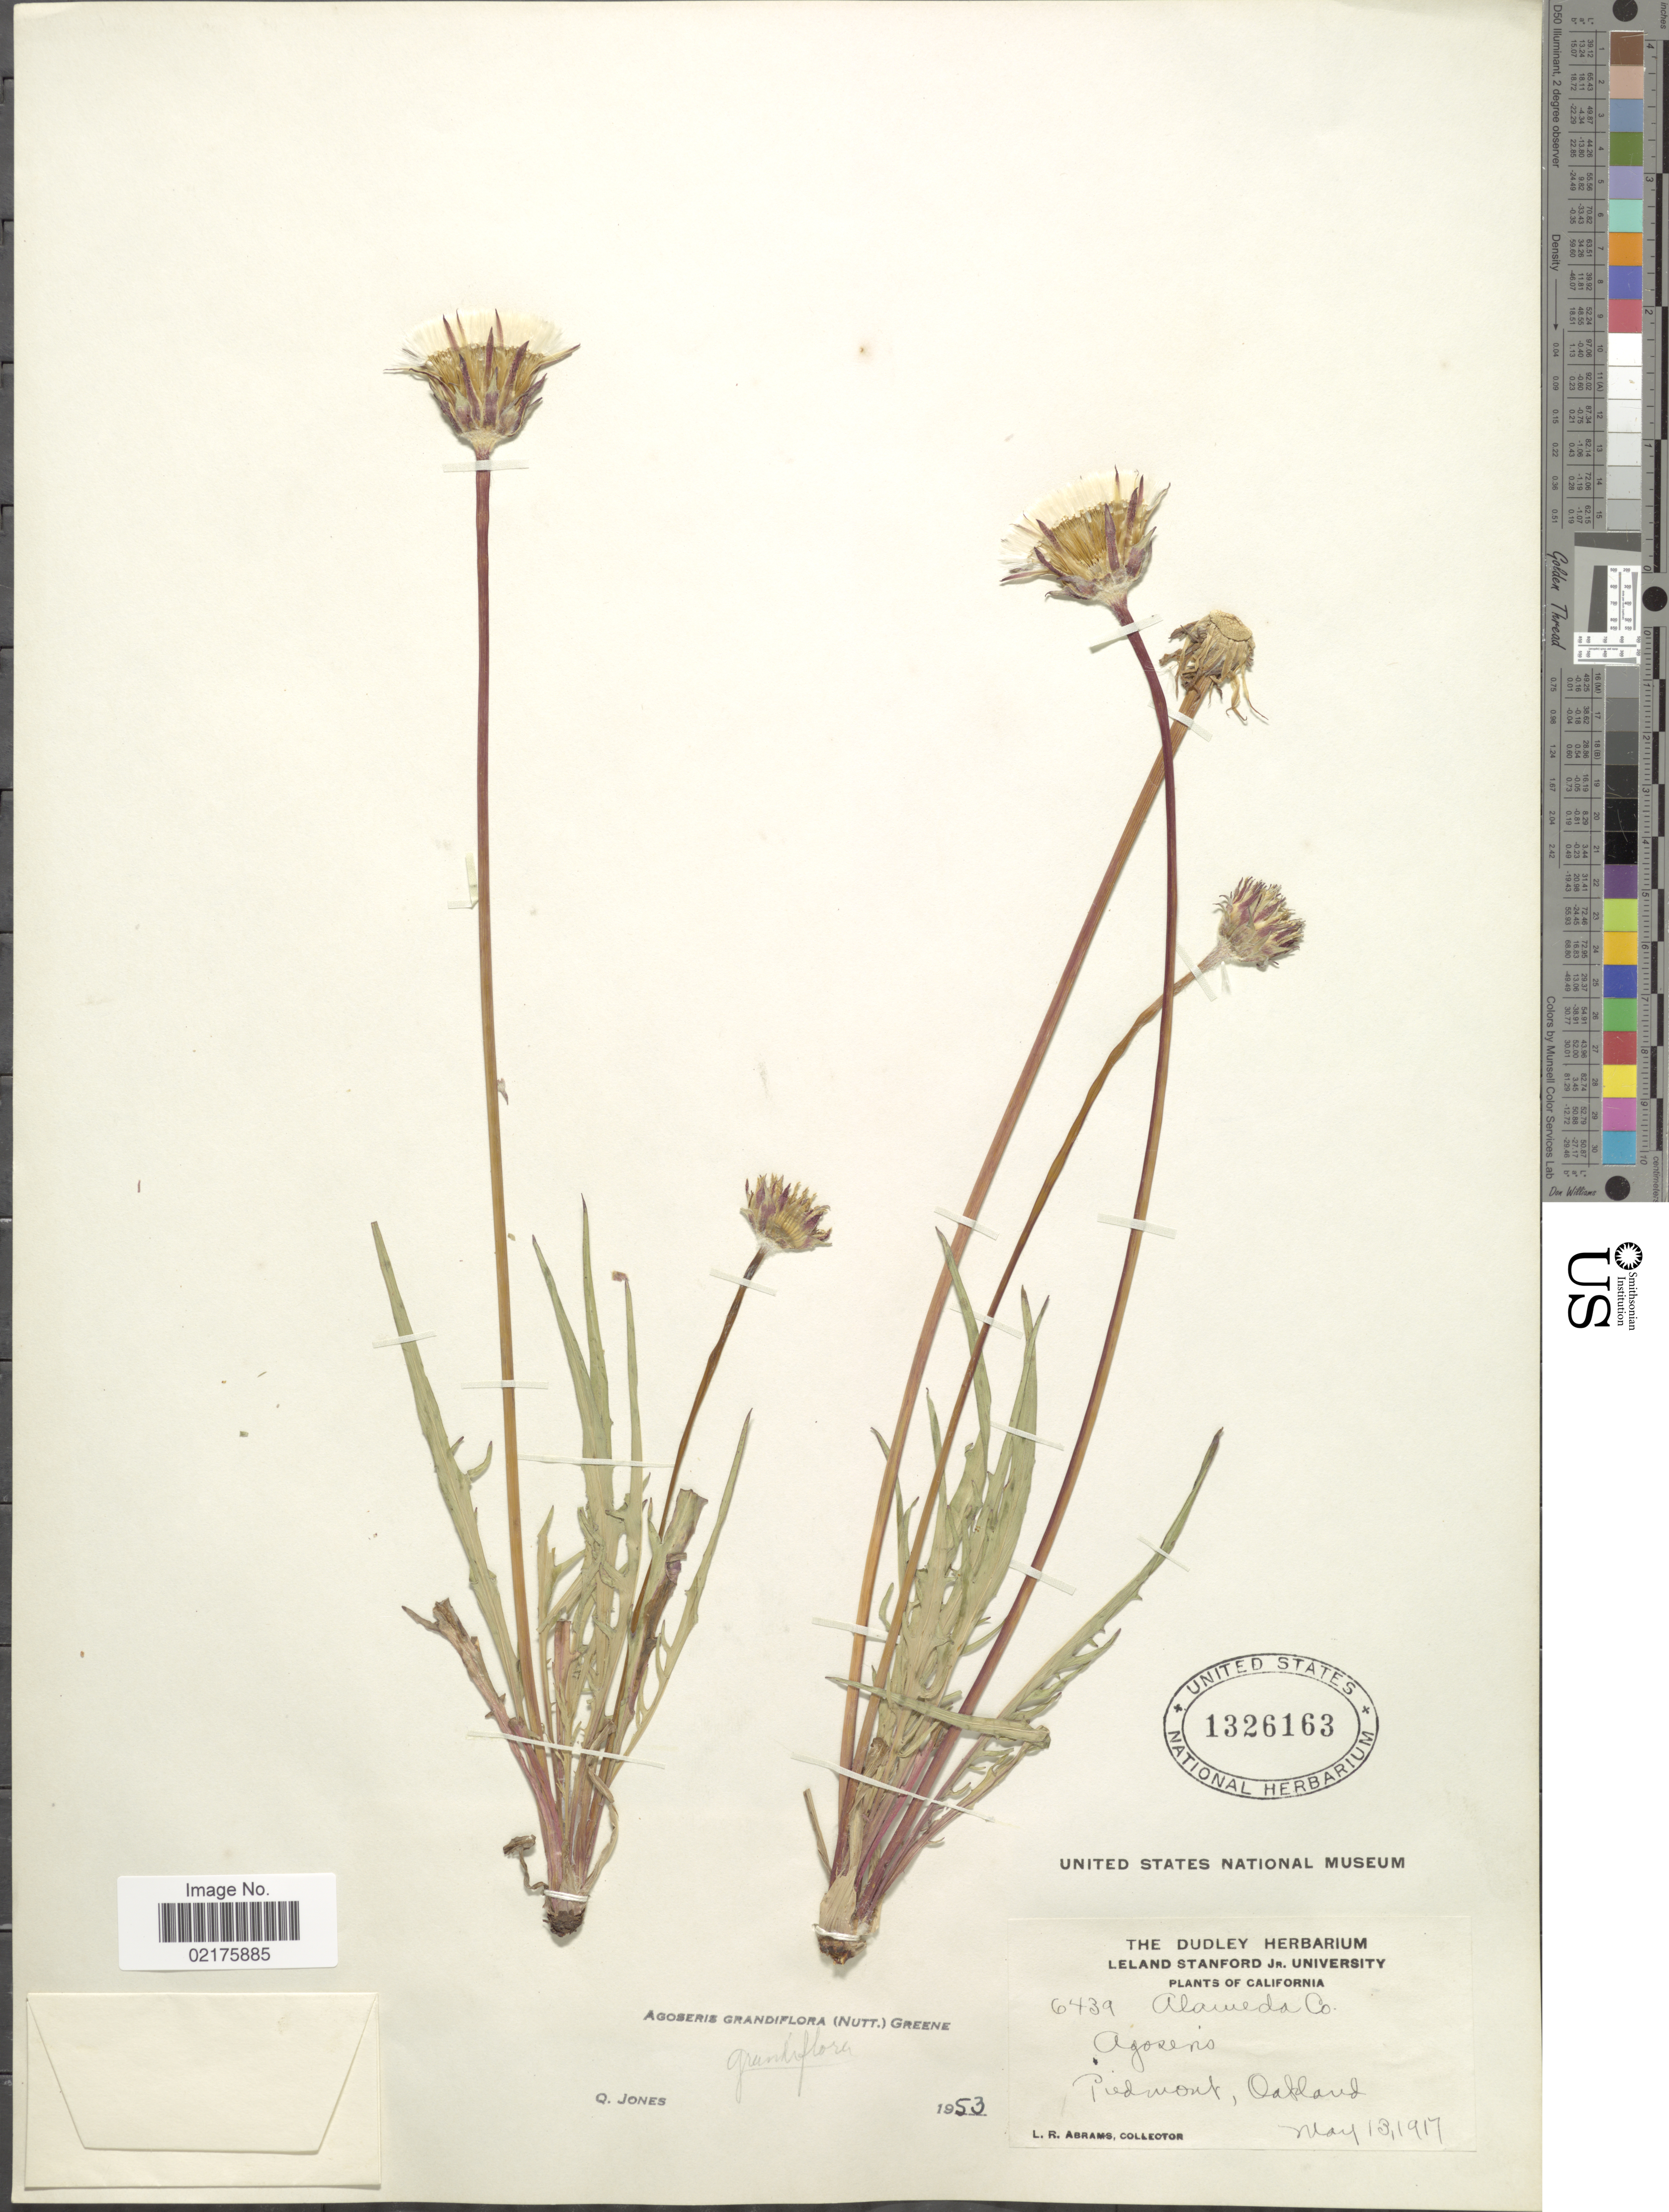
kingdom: Plantae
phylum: Tracheophyta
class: Magnoliopsida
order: Asterales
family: Asteraceae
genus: Agoseris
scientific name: Agoseris grandiflora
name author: (Nutt.) Greene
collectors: L. Abrams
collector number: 6439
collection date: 1917-05-13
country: United States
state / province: California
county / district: Alameda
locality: Piedmont, Oakland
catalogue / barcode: US 1326163